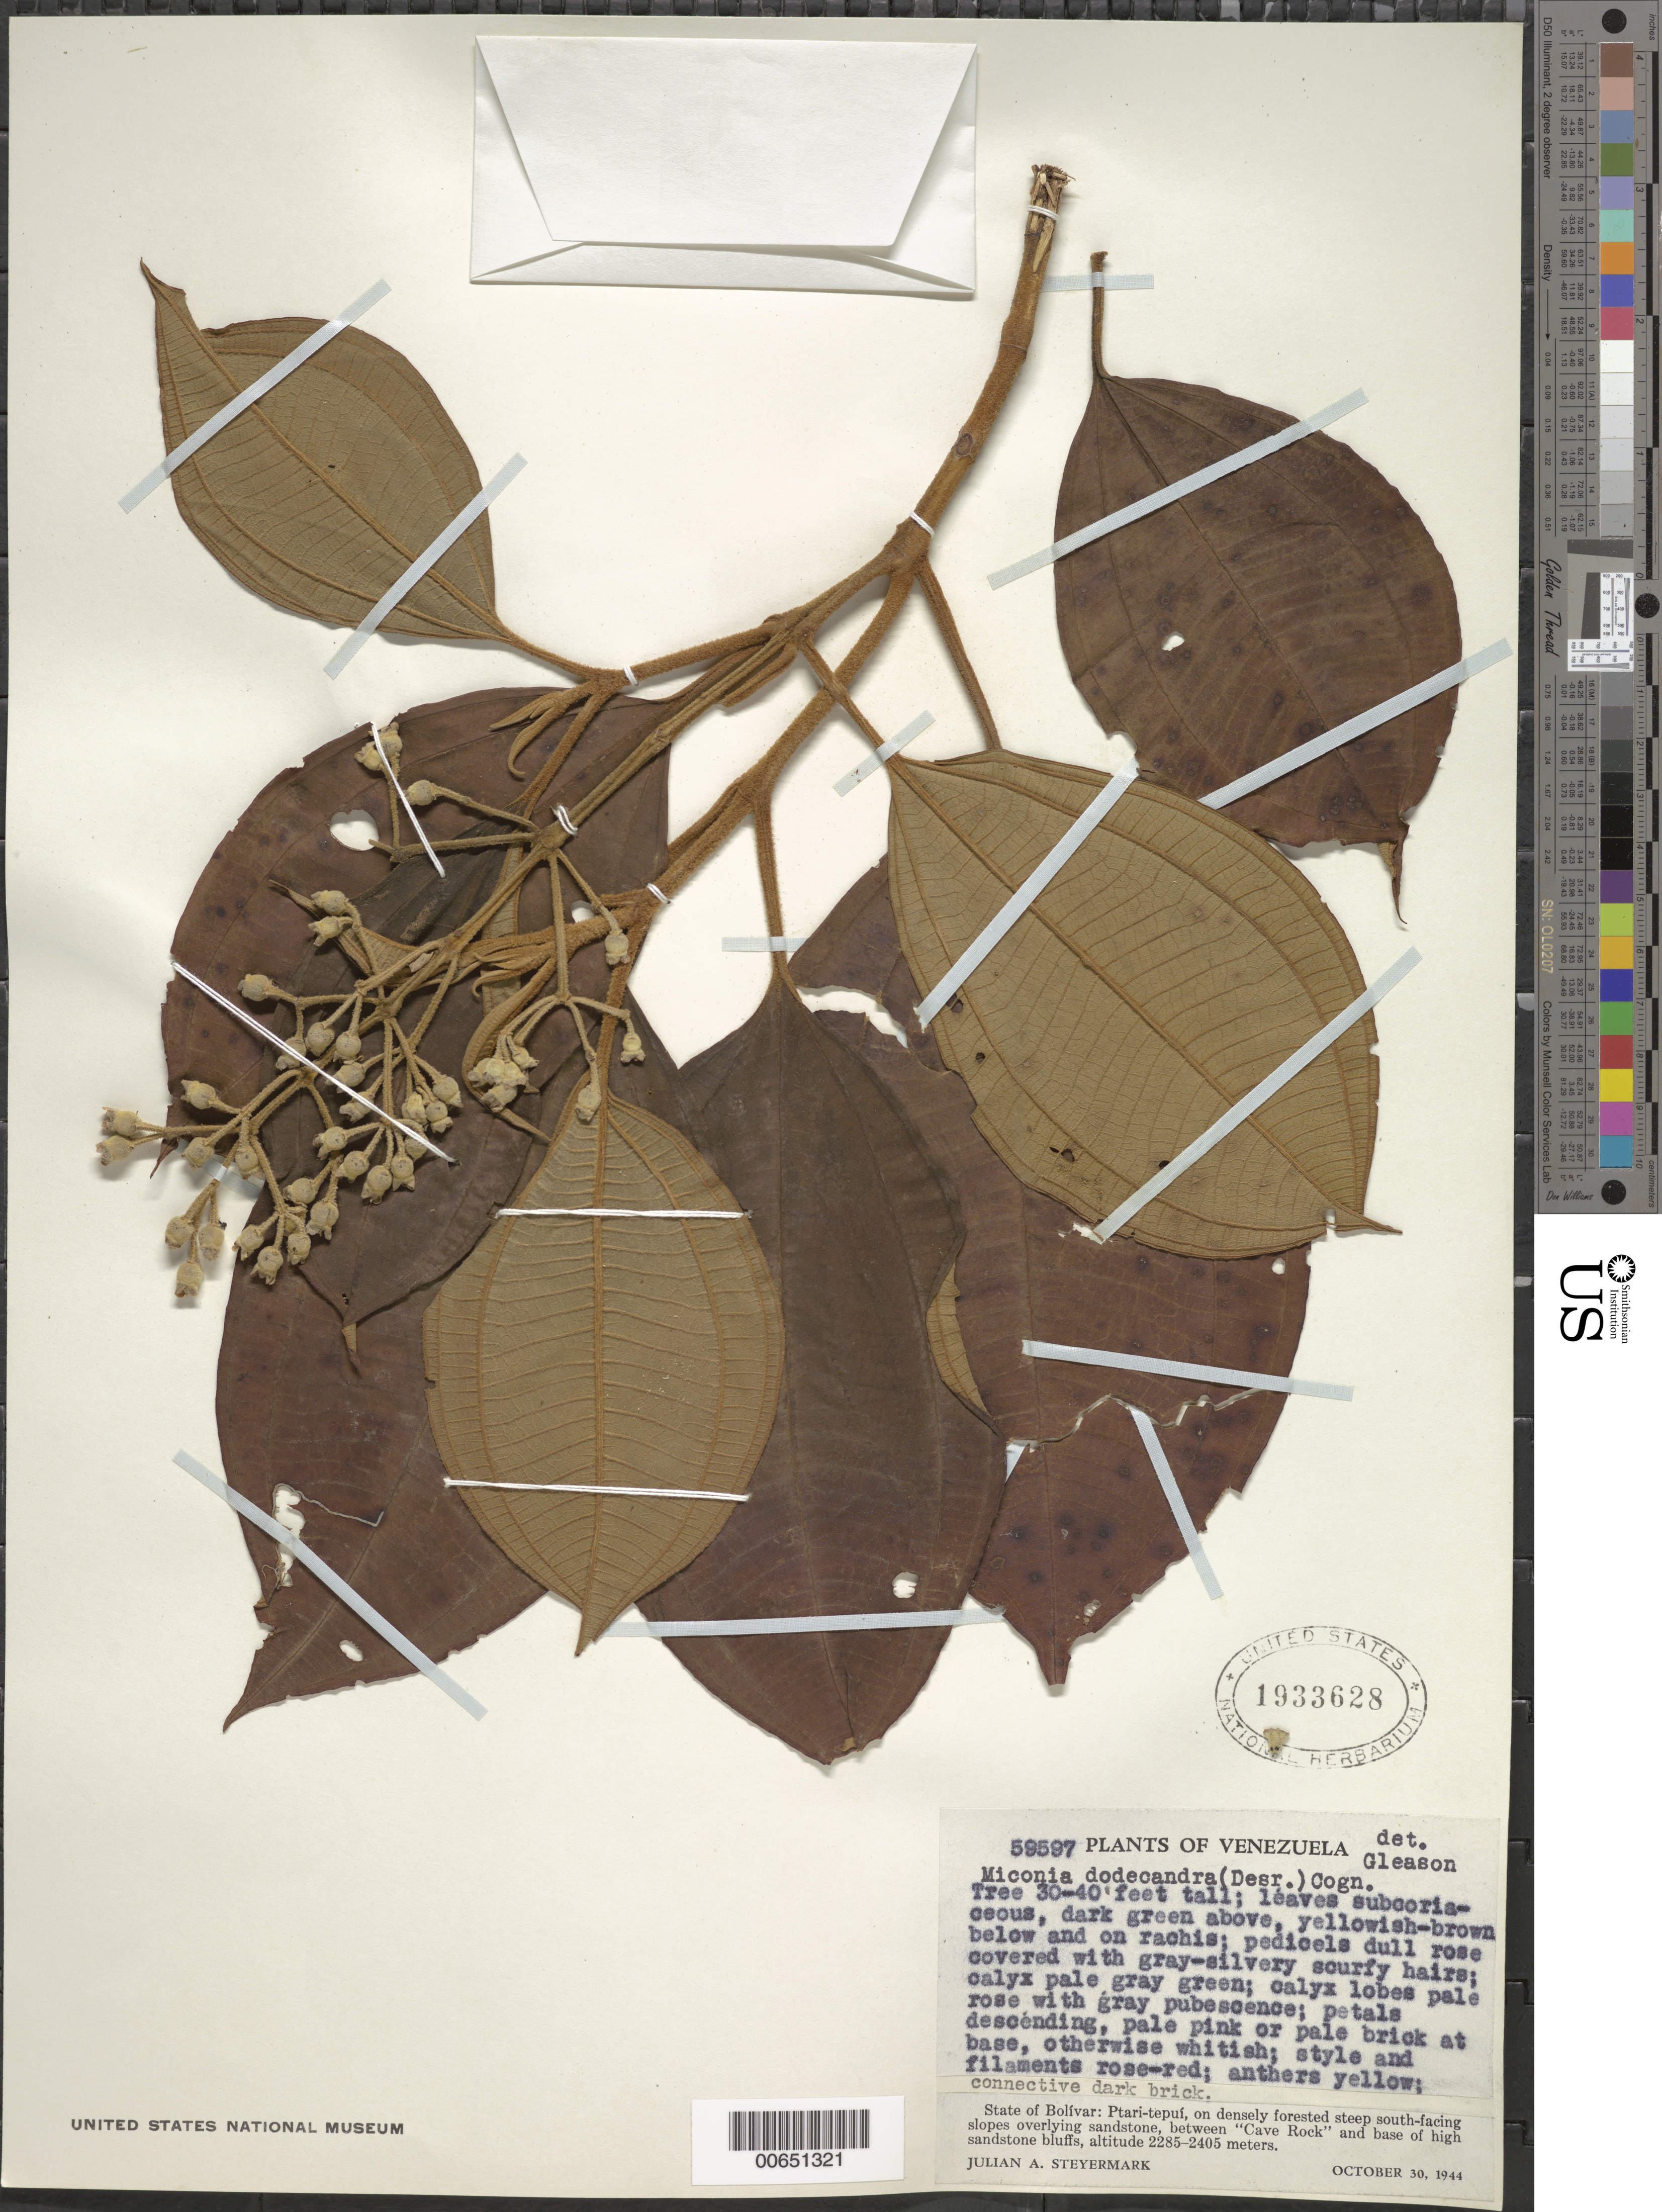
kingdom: Plantae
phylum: Tracheophyta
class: Magnoliopsida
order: Myrtales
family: Melastomataceae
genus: Miconia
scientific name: Miconia dodecandra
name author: Cogn.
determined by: Gleason, H. A.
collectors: J. Steyermark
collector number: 59597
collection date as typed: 30-Oct-44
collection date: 1944-10-30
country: Venezuela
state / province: Bolívar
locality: Ptari-tepuí, between "Cave Rock" and base of high sandstone bluffs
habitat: Densely forested steep S-facing slopes overlying sandstone between "Cave Rock" and base of high sandstone bluff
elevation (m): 2285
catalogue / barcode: US 1933628